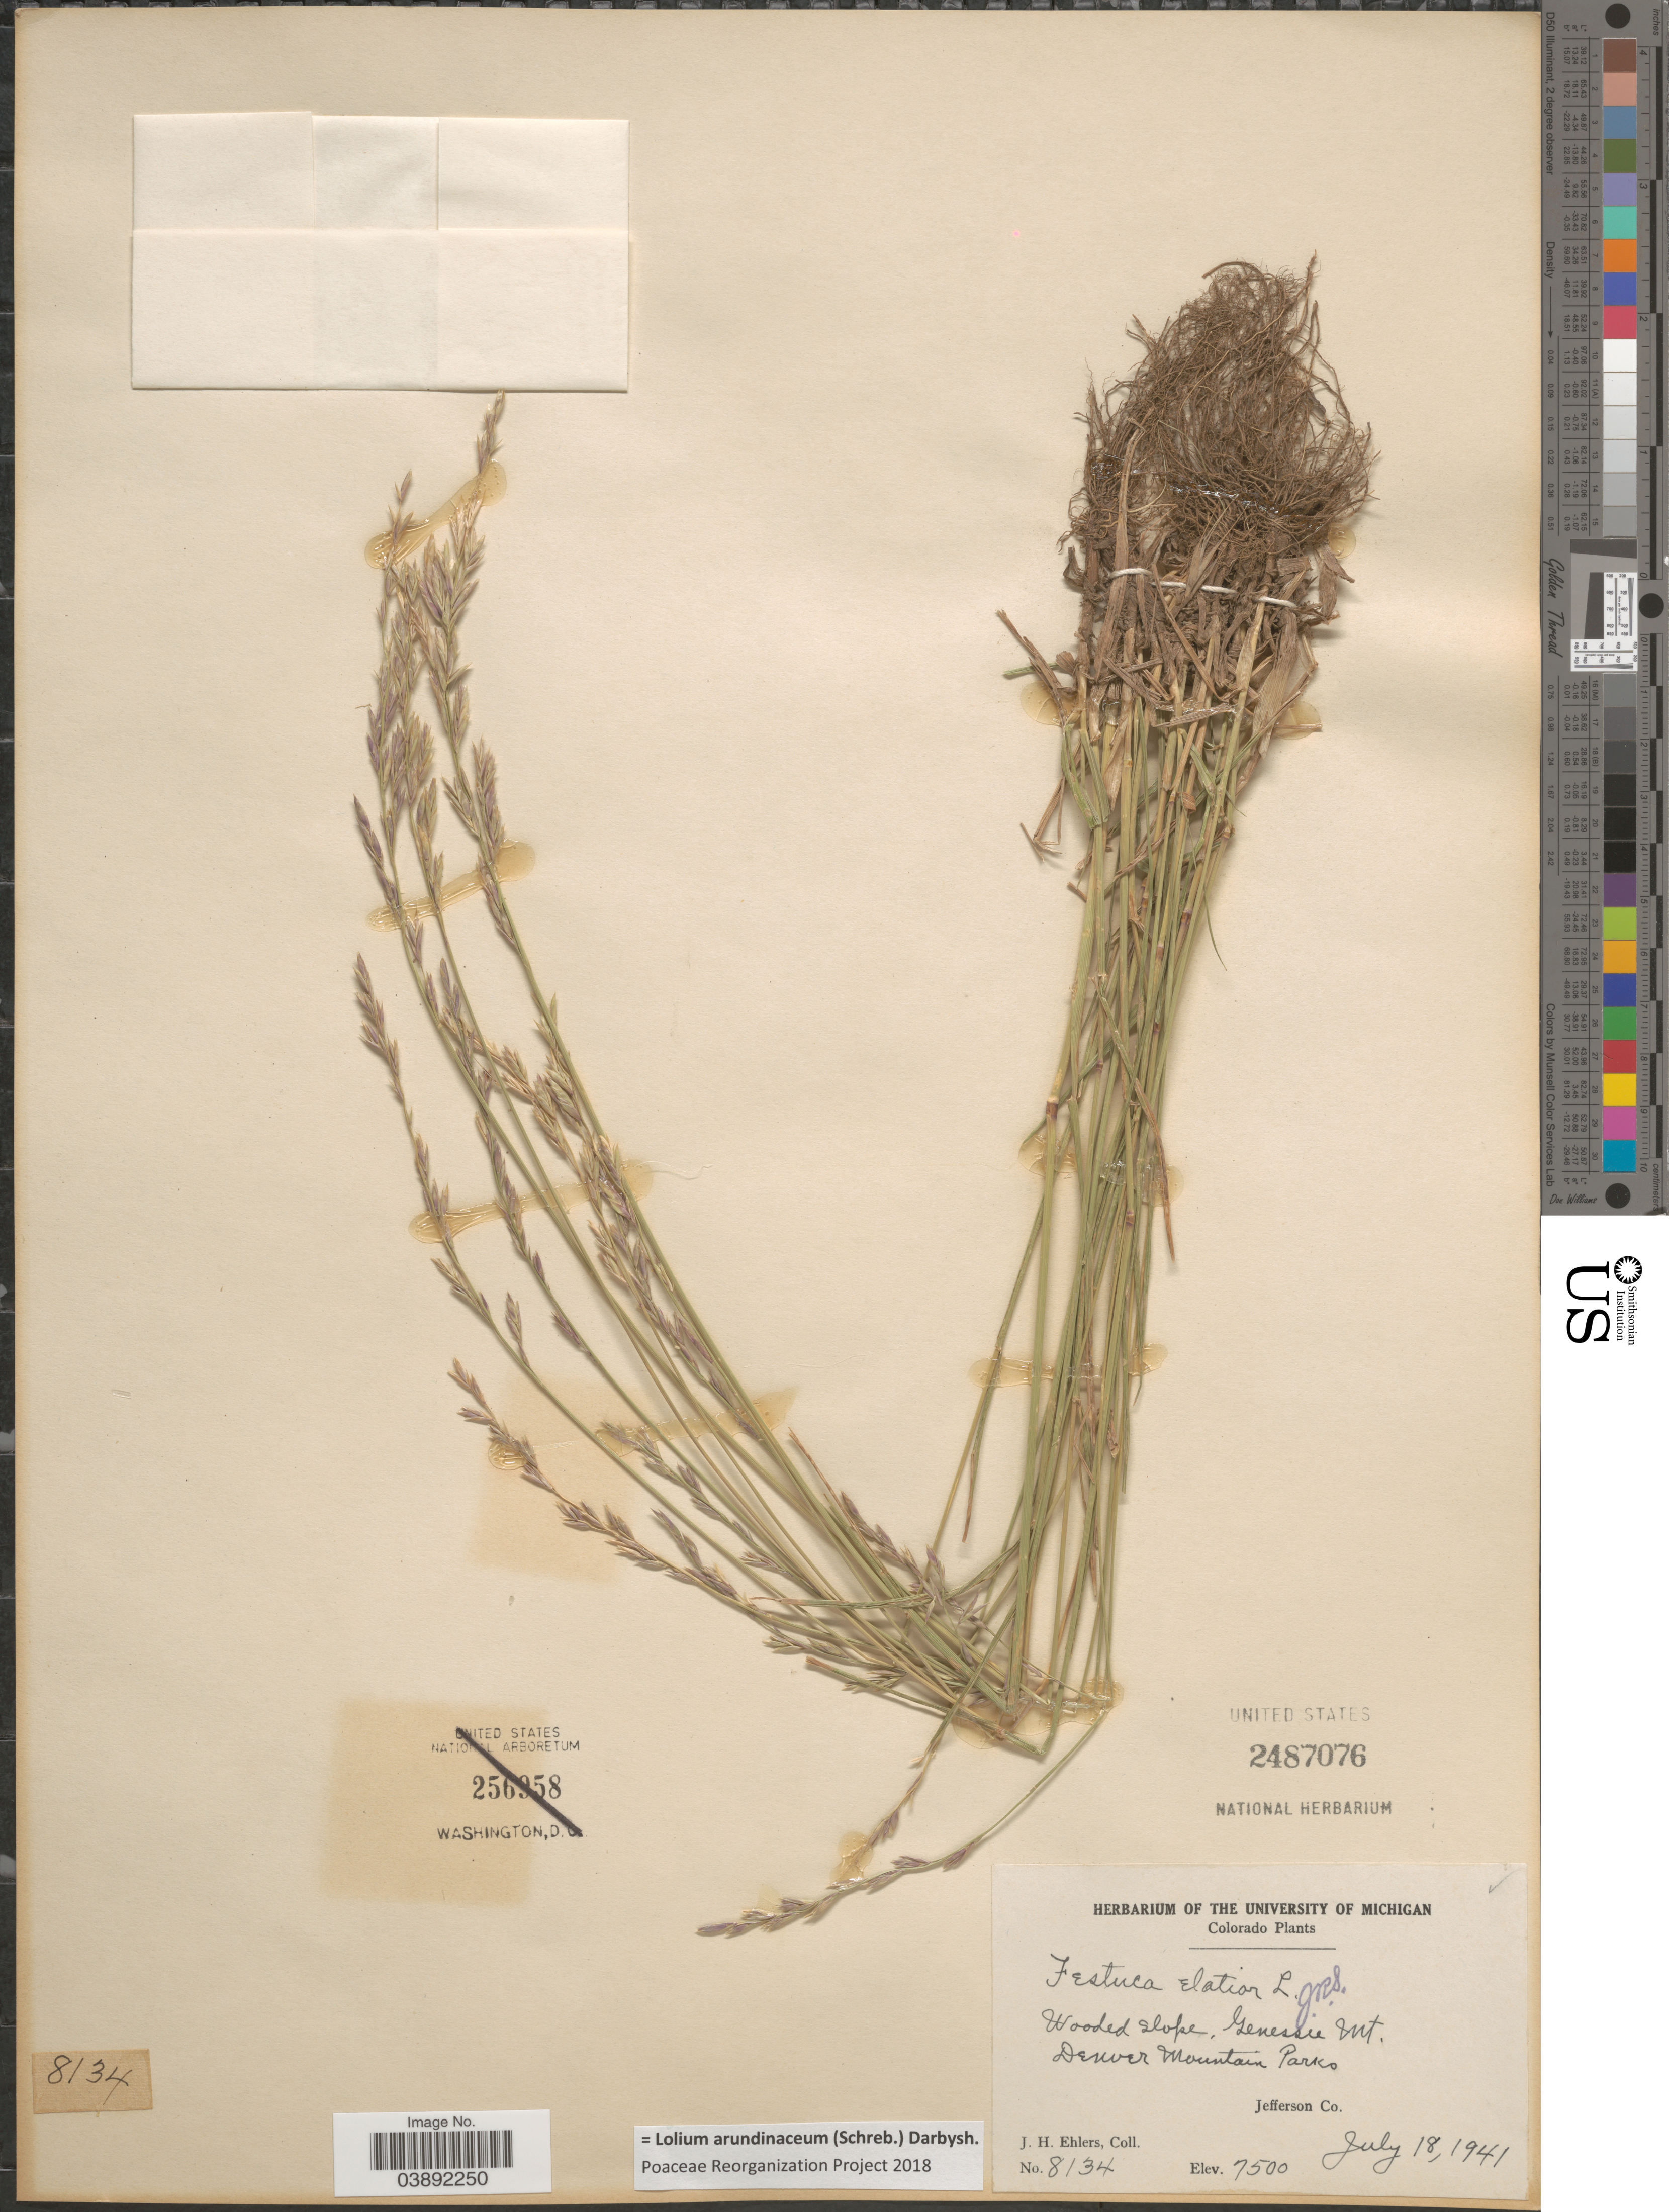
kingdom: Plantae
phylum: Tracheophyta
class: Liliopsida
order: Poales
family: Poaceae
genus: Lolium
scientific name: Lolium arundinaceum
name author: (Schreb.) Darbysh.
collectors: J. H. Ehlers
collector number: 8134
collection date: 1941-07-18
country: United States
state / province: Colorado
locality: Wooded slope, Genessie Mt. Denver Mountain Parks. Jefferson Co.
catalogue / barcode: US 2487076